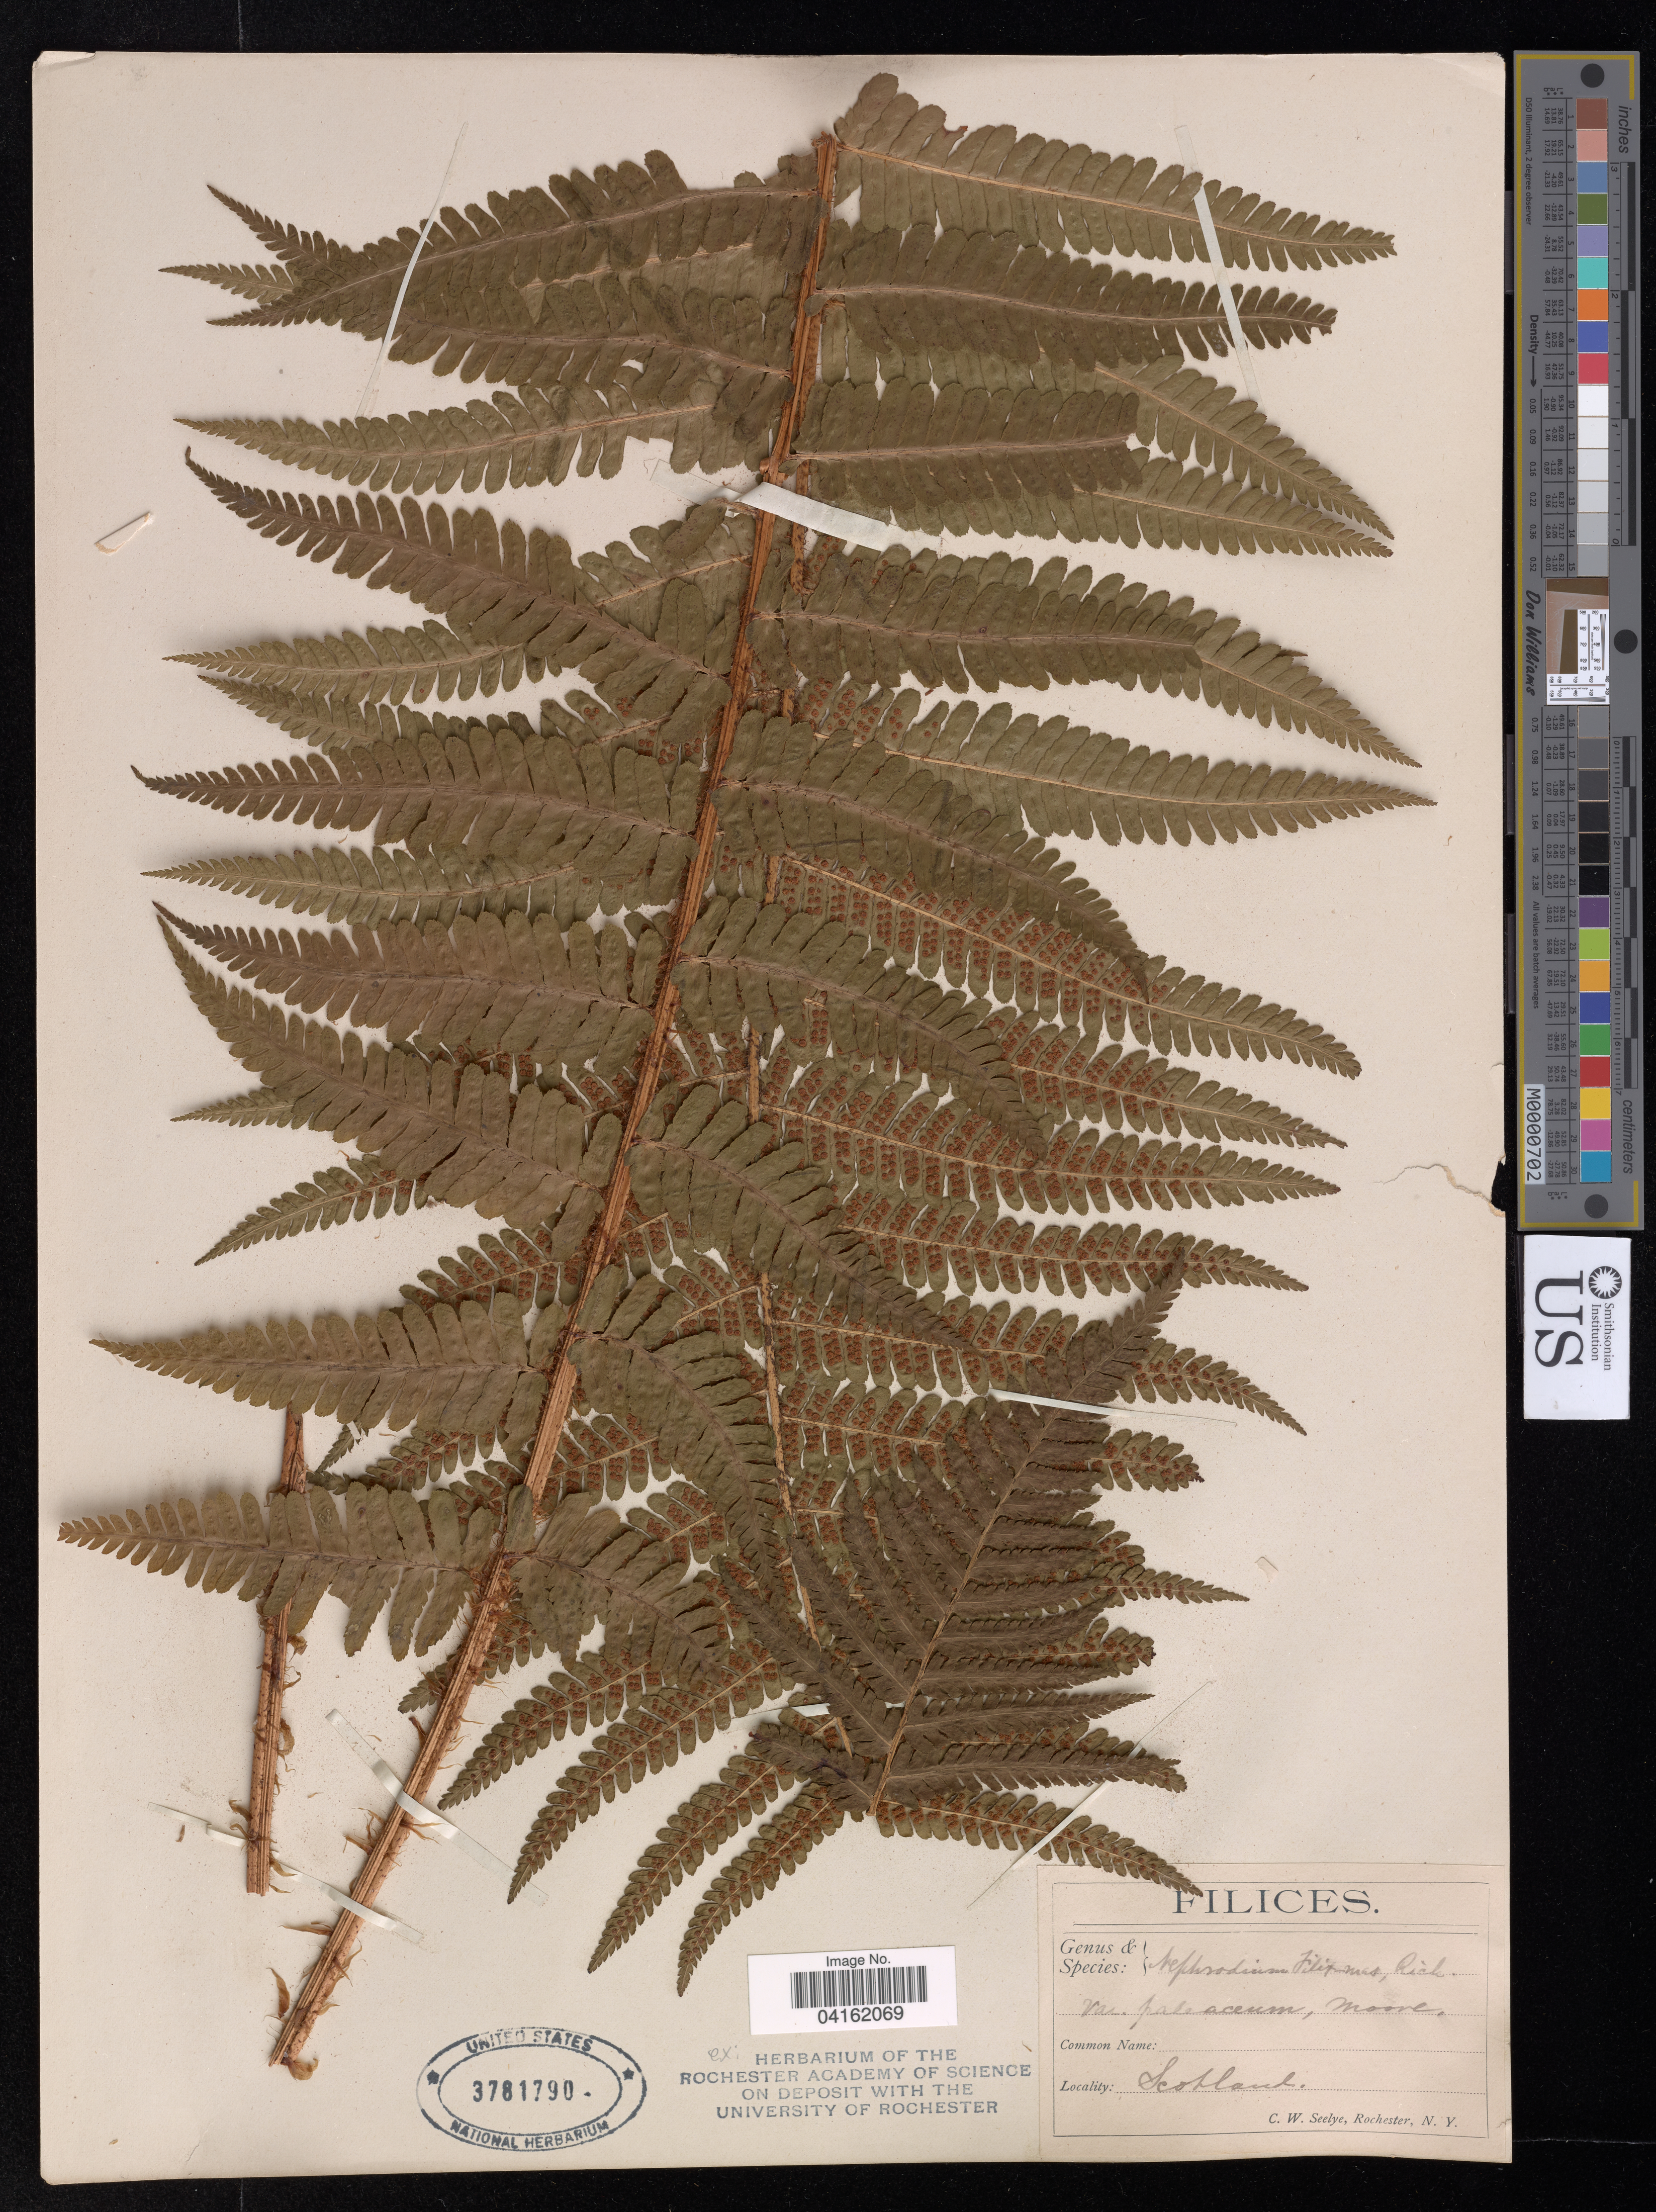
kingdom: Plantae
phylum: Tracheophyta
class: Polypodiopsida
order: Polypodiales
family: Dryopteridaceae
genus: Nephrodium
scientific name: Nephrodium filix-mas var. paleaceum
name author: (T. Moore) in Hook.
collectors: C. Seelye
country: United Kingdom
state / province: Scotland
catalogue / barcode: US 3781790